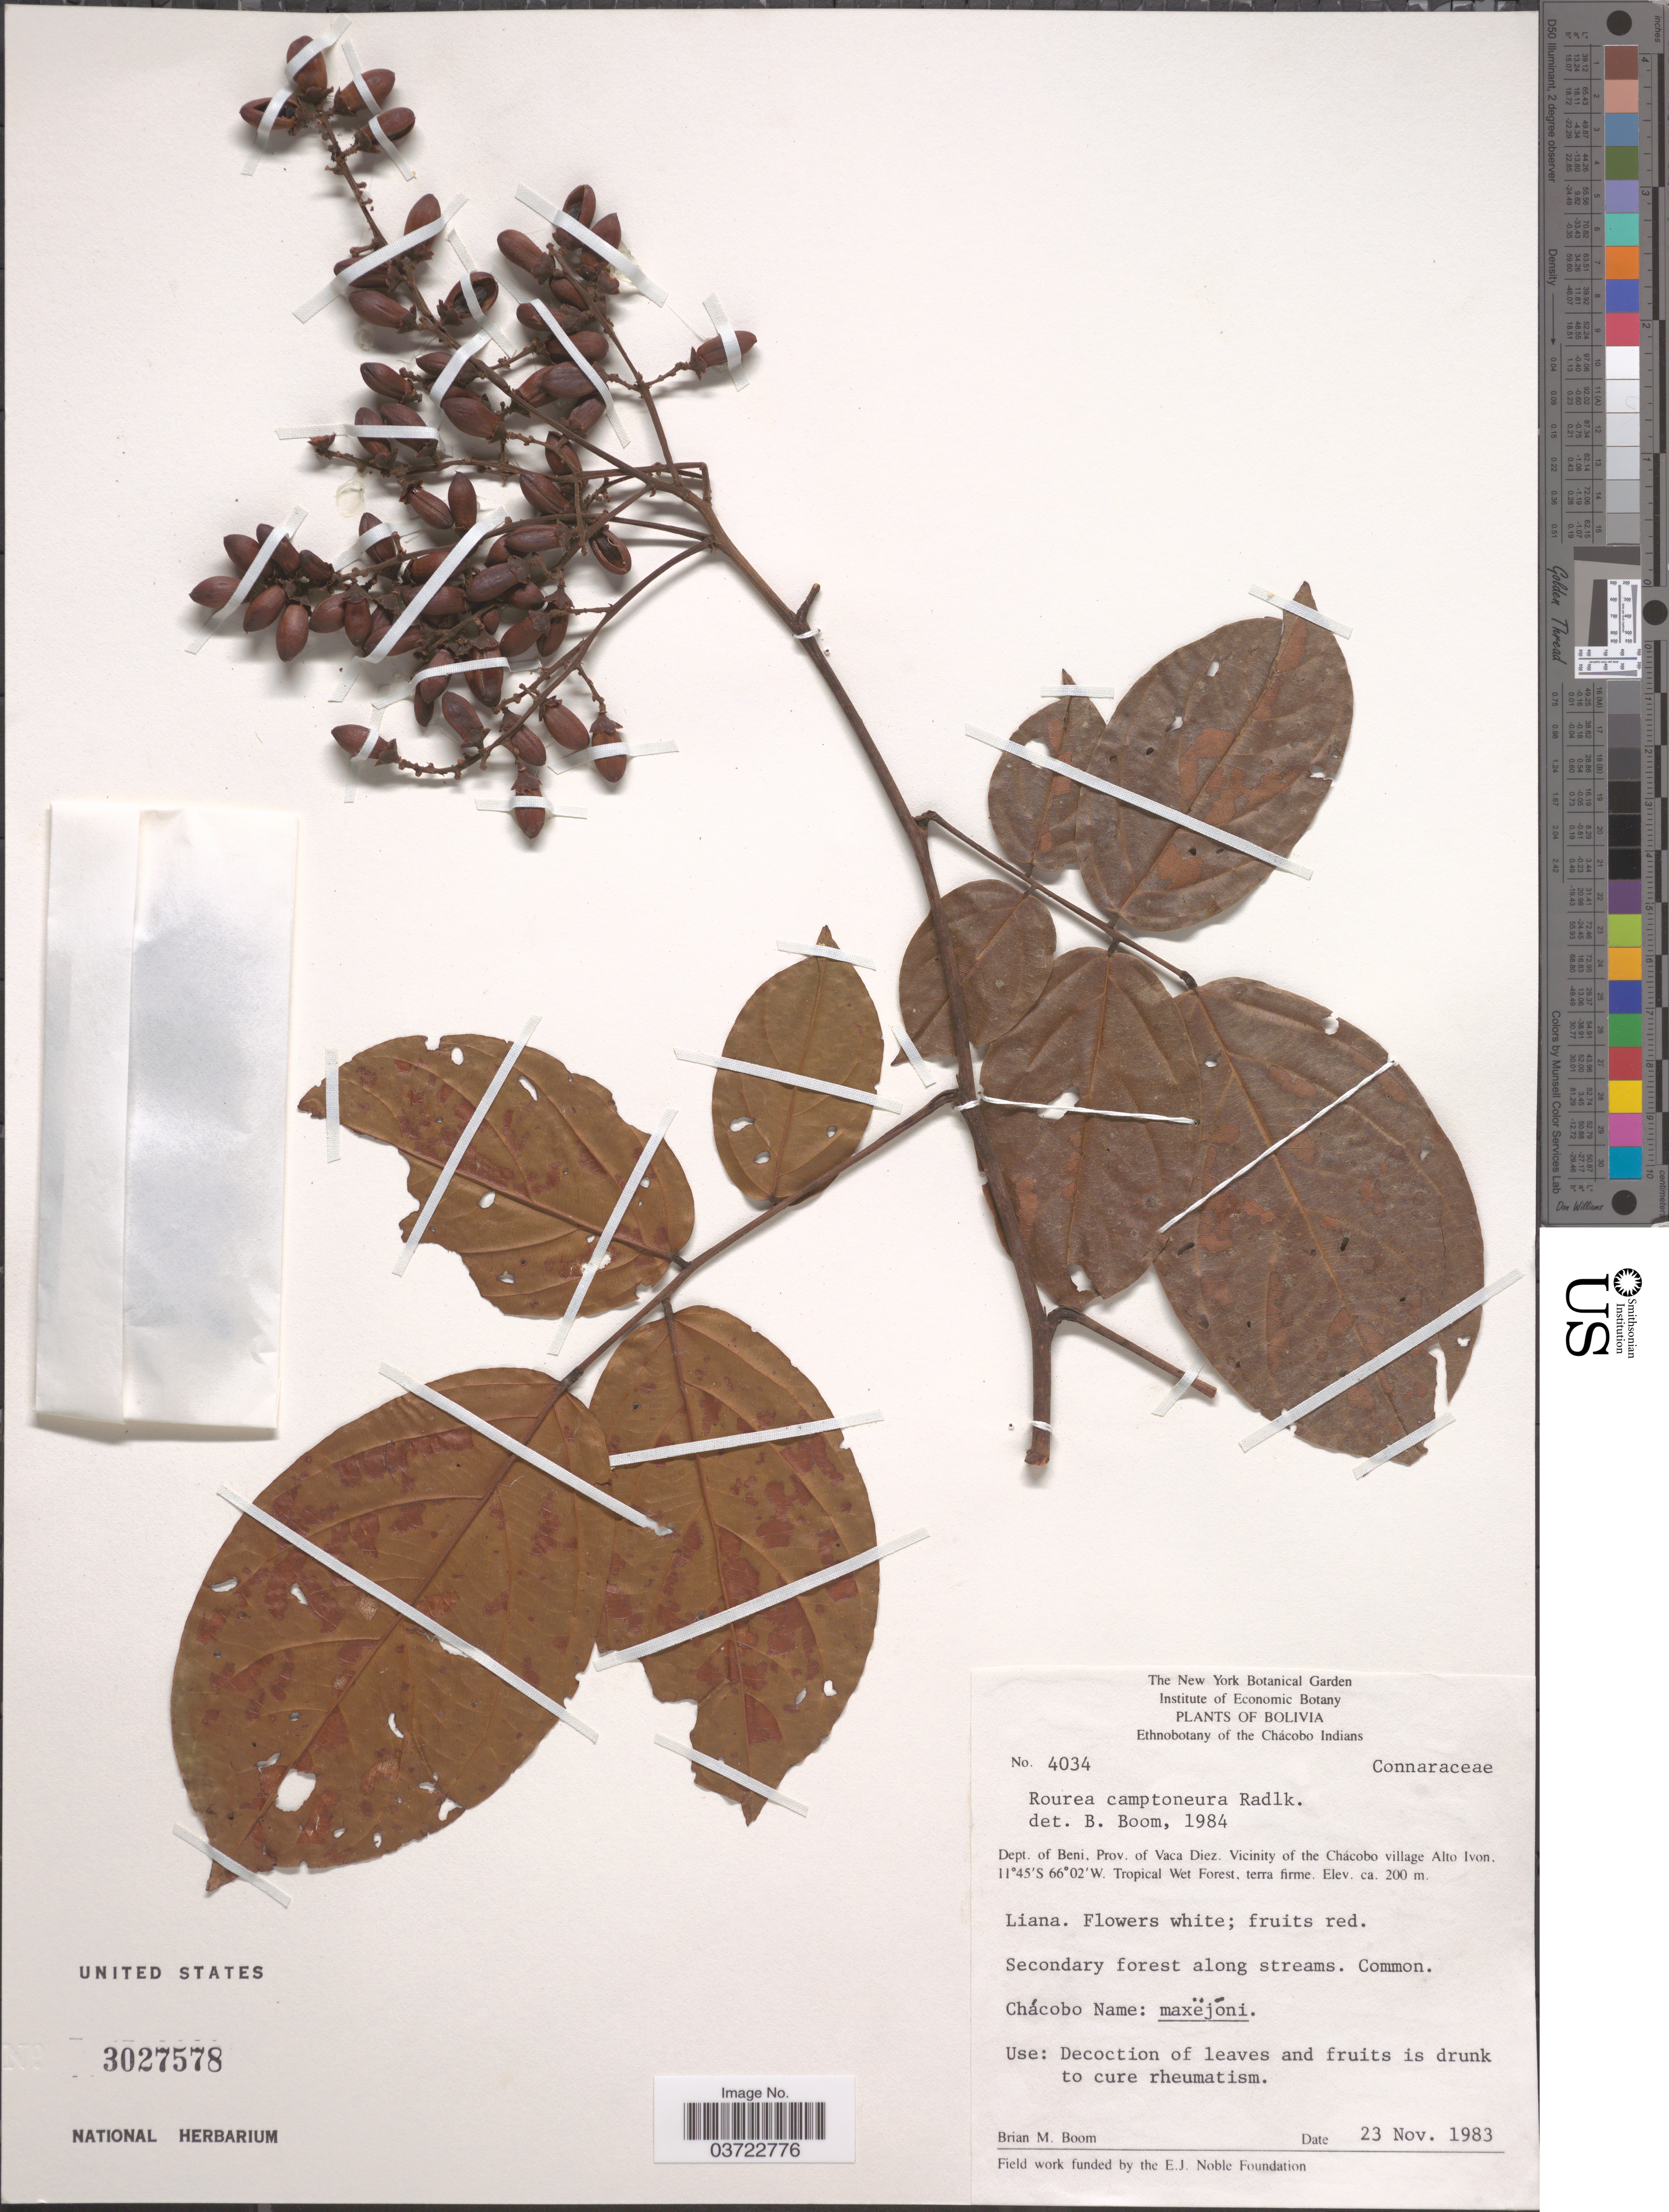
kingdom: Plantae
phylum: Tracheophyta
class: Magnoliopsida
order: Oxalidales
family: Connaraceae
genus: Rourea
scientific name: Rourea camptoneura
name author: Radlk.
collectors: B. M. Boom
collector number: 4034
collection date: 1983-11-23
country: Bolivia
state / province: Beni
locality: Dept. of Beni, Prov. of Vaca Diez. Vicinity of the Chácobo village Alto Ivon.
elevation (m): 200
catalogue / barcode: US 3027578